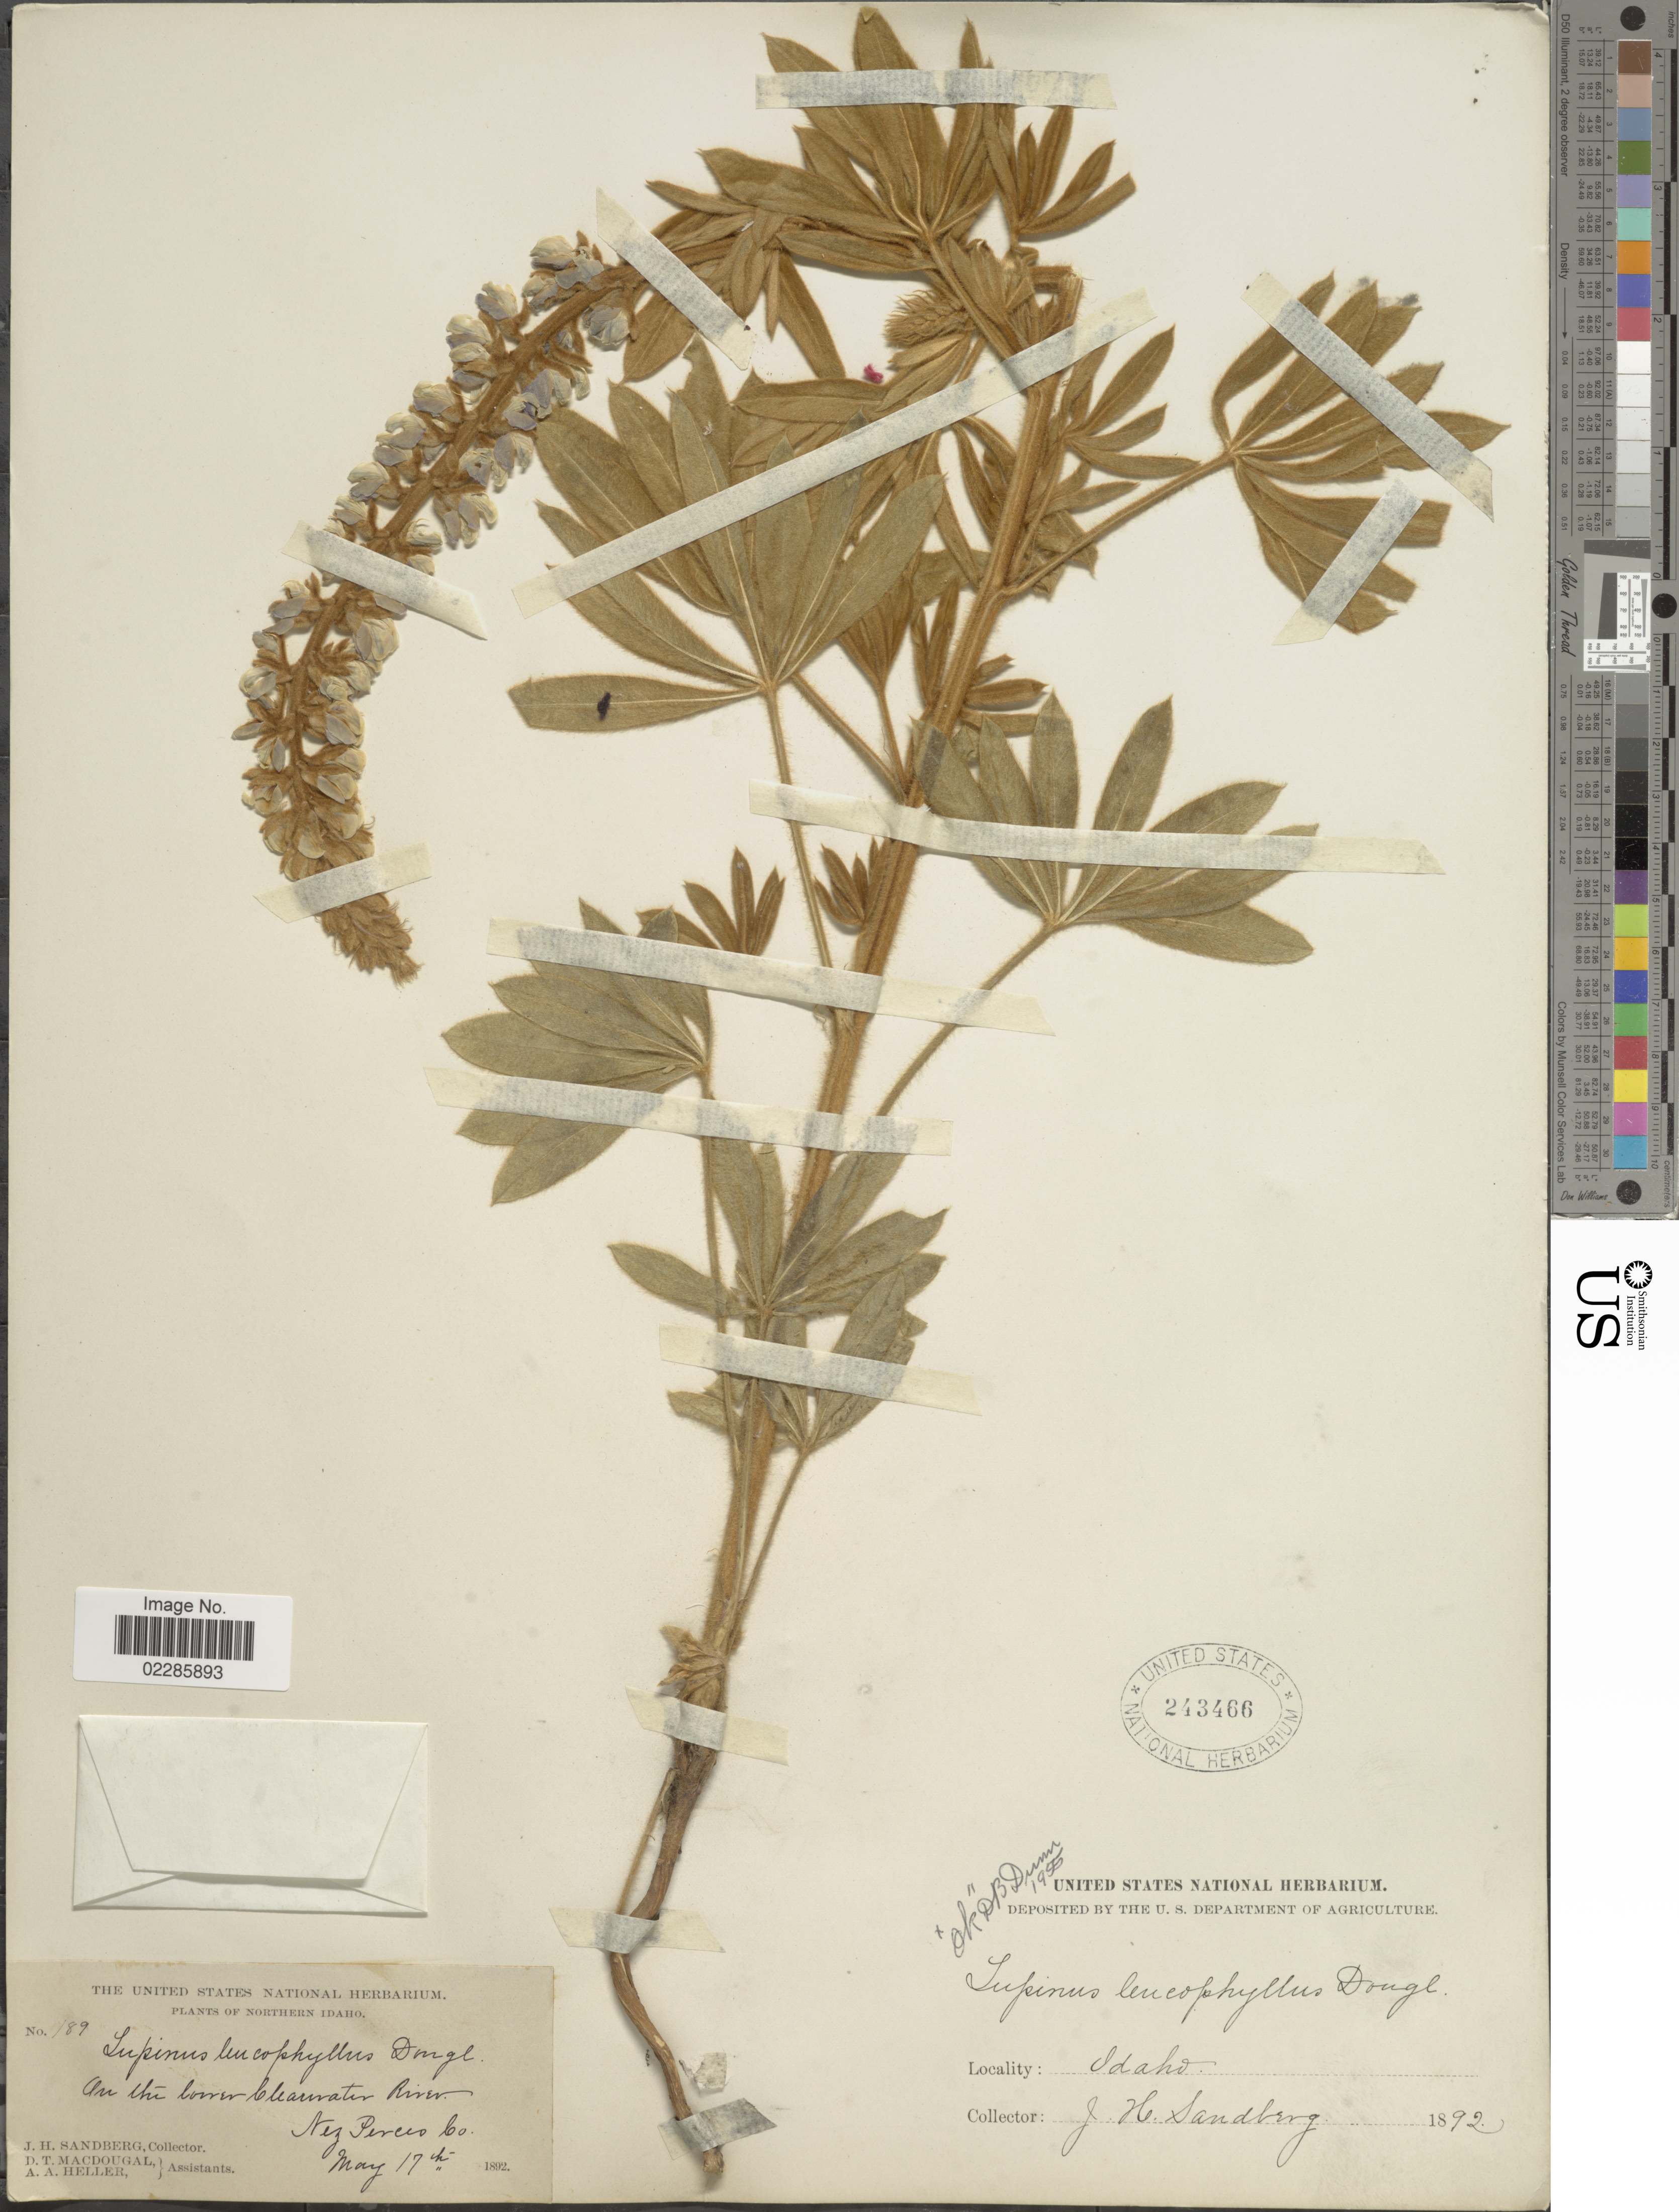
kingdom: Plantae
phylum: Tracheophyta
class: Magnoliopsida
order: Fabales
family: Fabaceae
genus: Lupinus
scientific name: Lupinus leucophyllus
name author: Douglas ex Lindl.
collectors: J. H. Sandberg, D. T. MacDougal & A. A. Heller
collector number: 189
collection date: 1892-05-17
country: United States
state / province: Idaho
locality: Northern Idaho, On the lower Clearwater River, Nez Perces Co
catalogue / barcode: US 243466